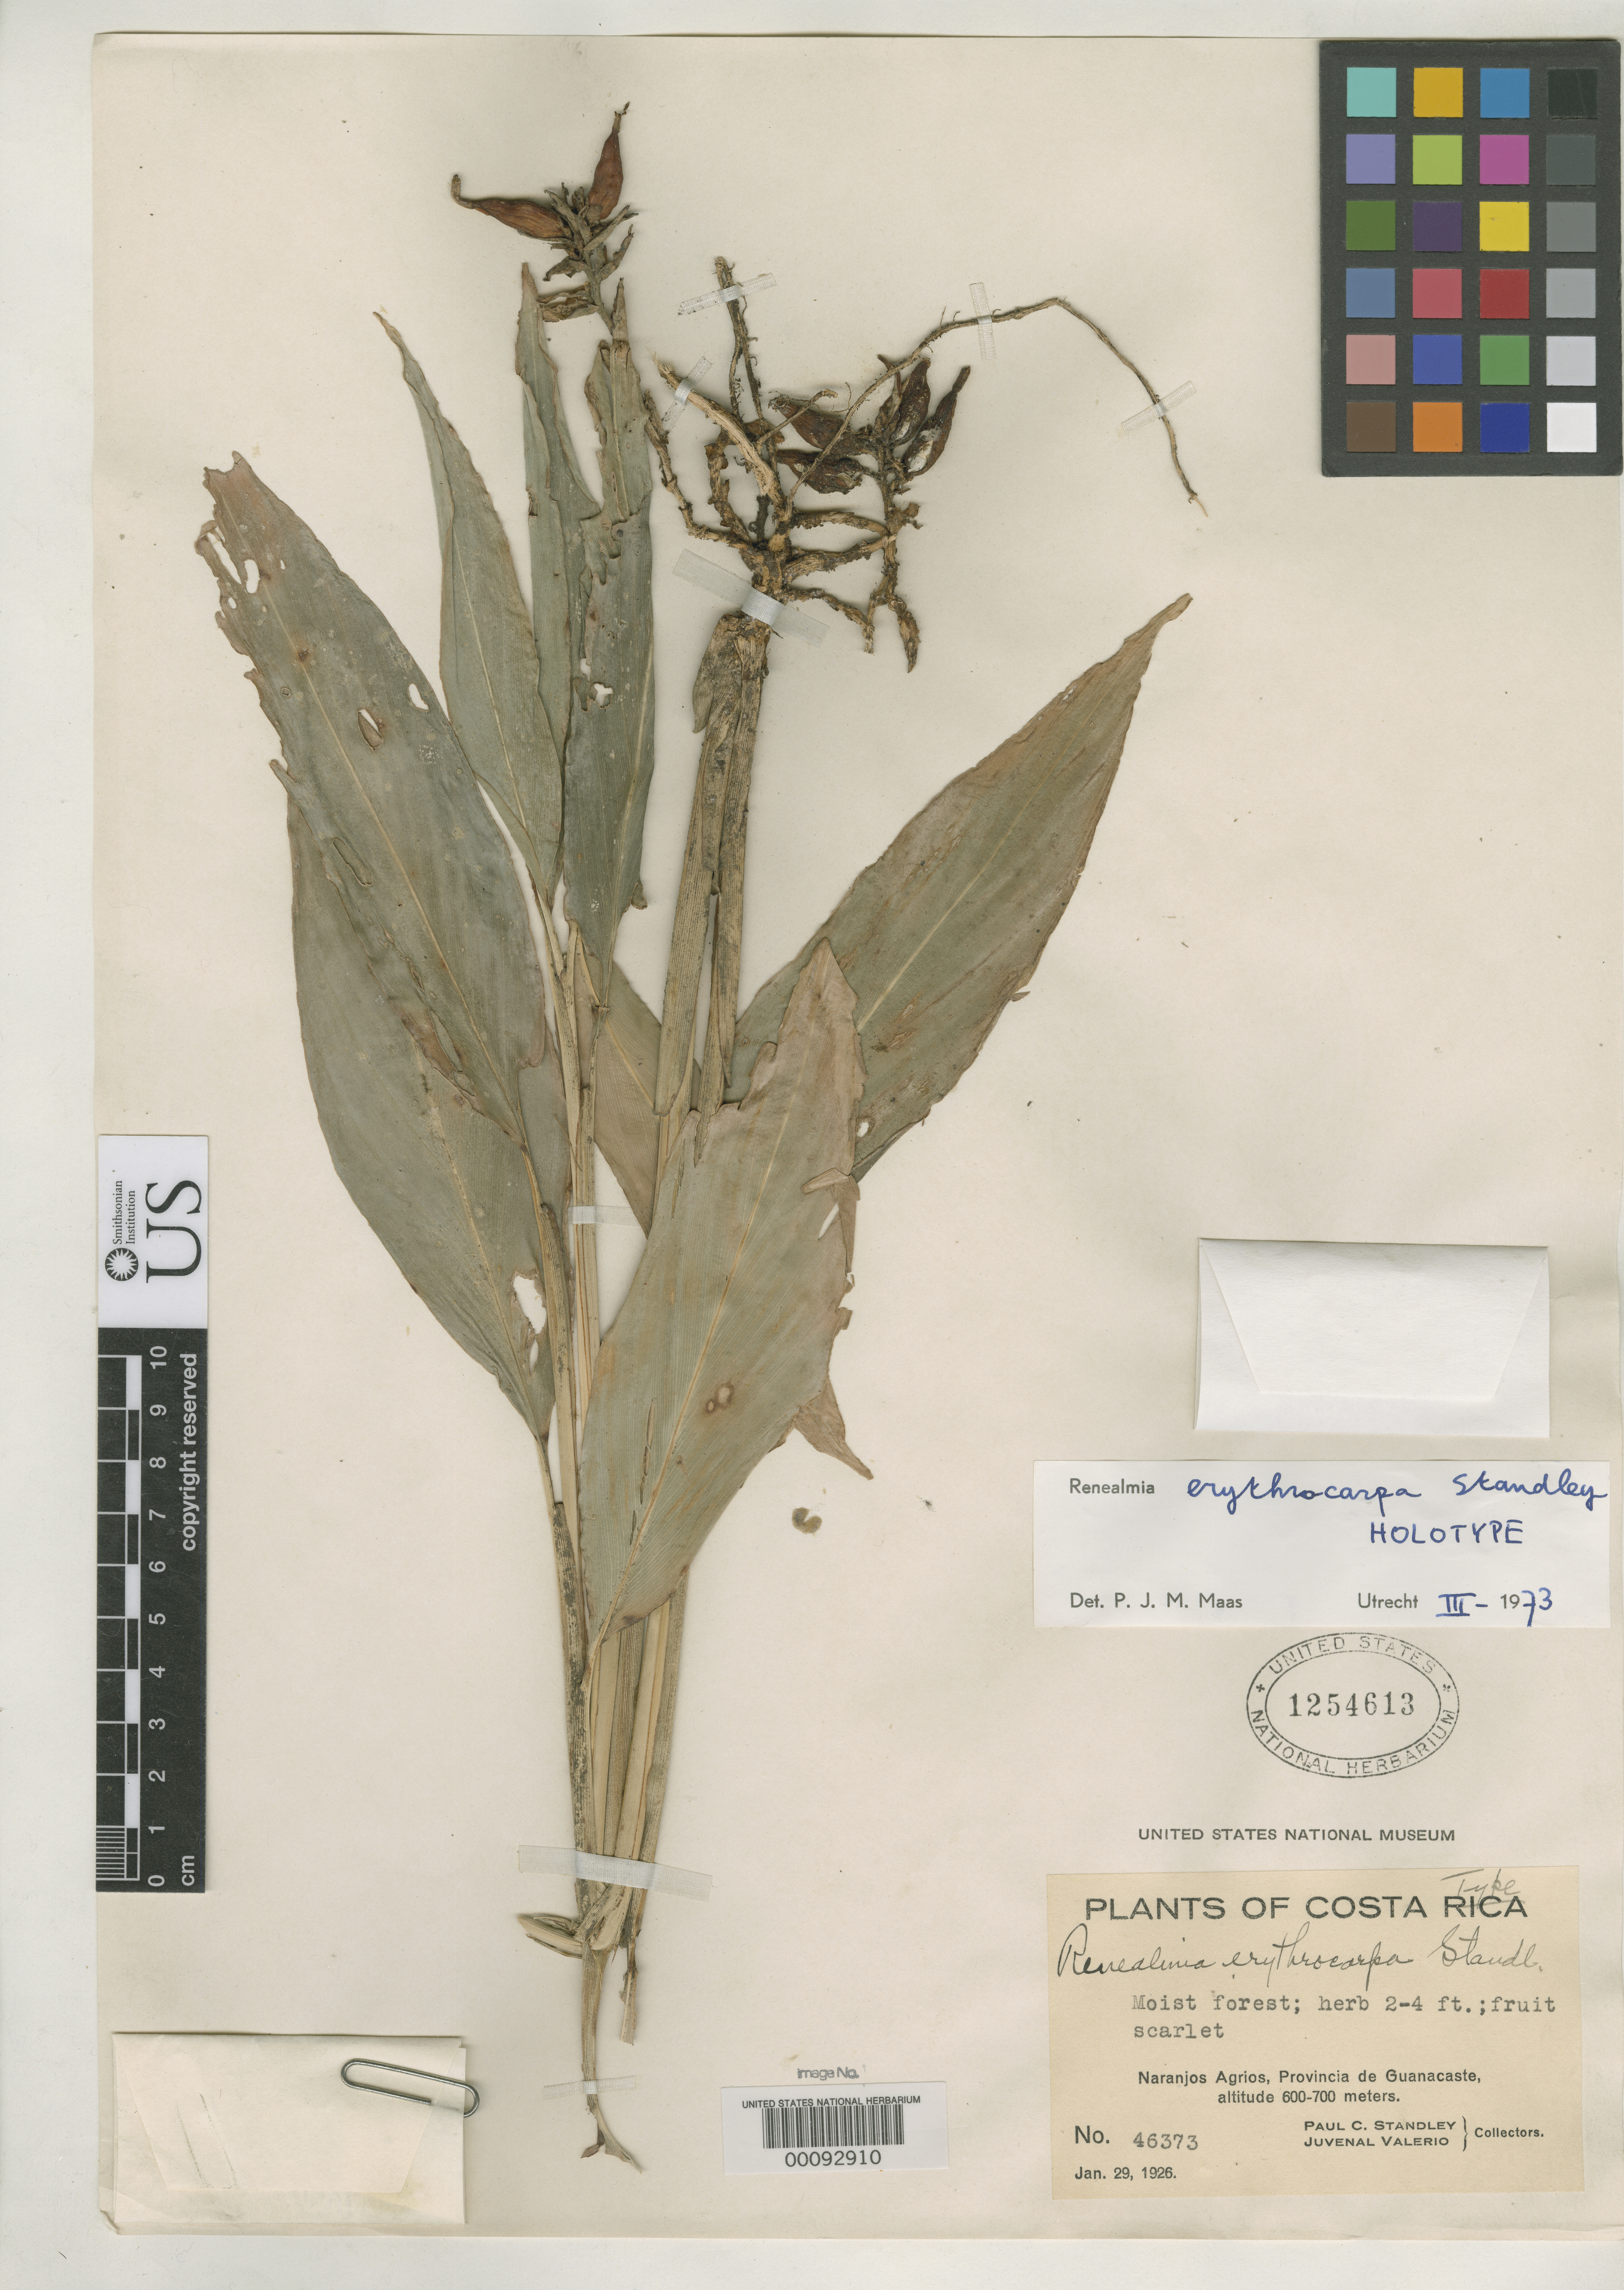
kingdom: Plantae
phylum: Tracheophyta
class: Liliopsida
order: Zingiberales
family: Zingiberaceae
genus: Renealmia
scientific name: Renealmia erythrocarpa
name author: Standl.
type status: Holotype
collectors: P. C. Standley & J. Valerio R.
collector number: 46373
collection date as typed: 29 Jan 1926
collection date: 1926-01-29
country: Costa Rica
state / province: Guanacaste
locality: Maranjos Agrios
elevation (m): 600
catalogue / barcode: US 1254613